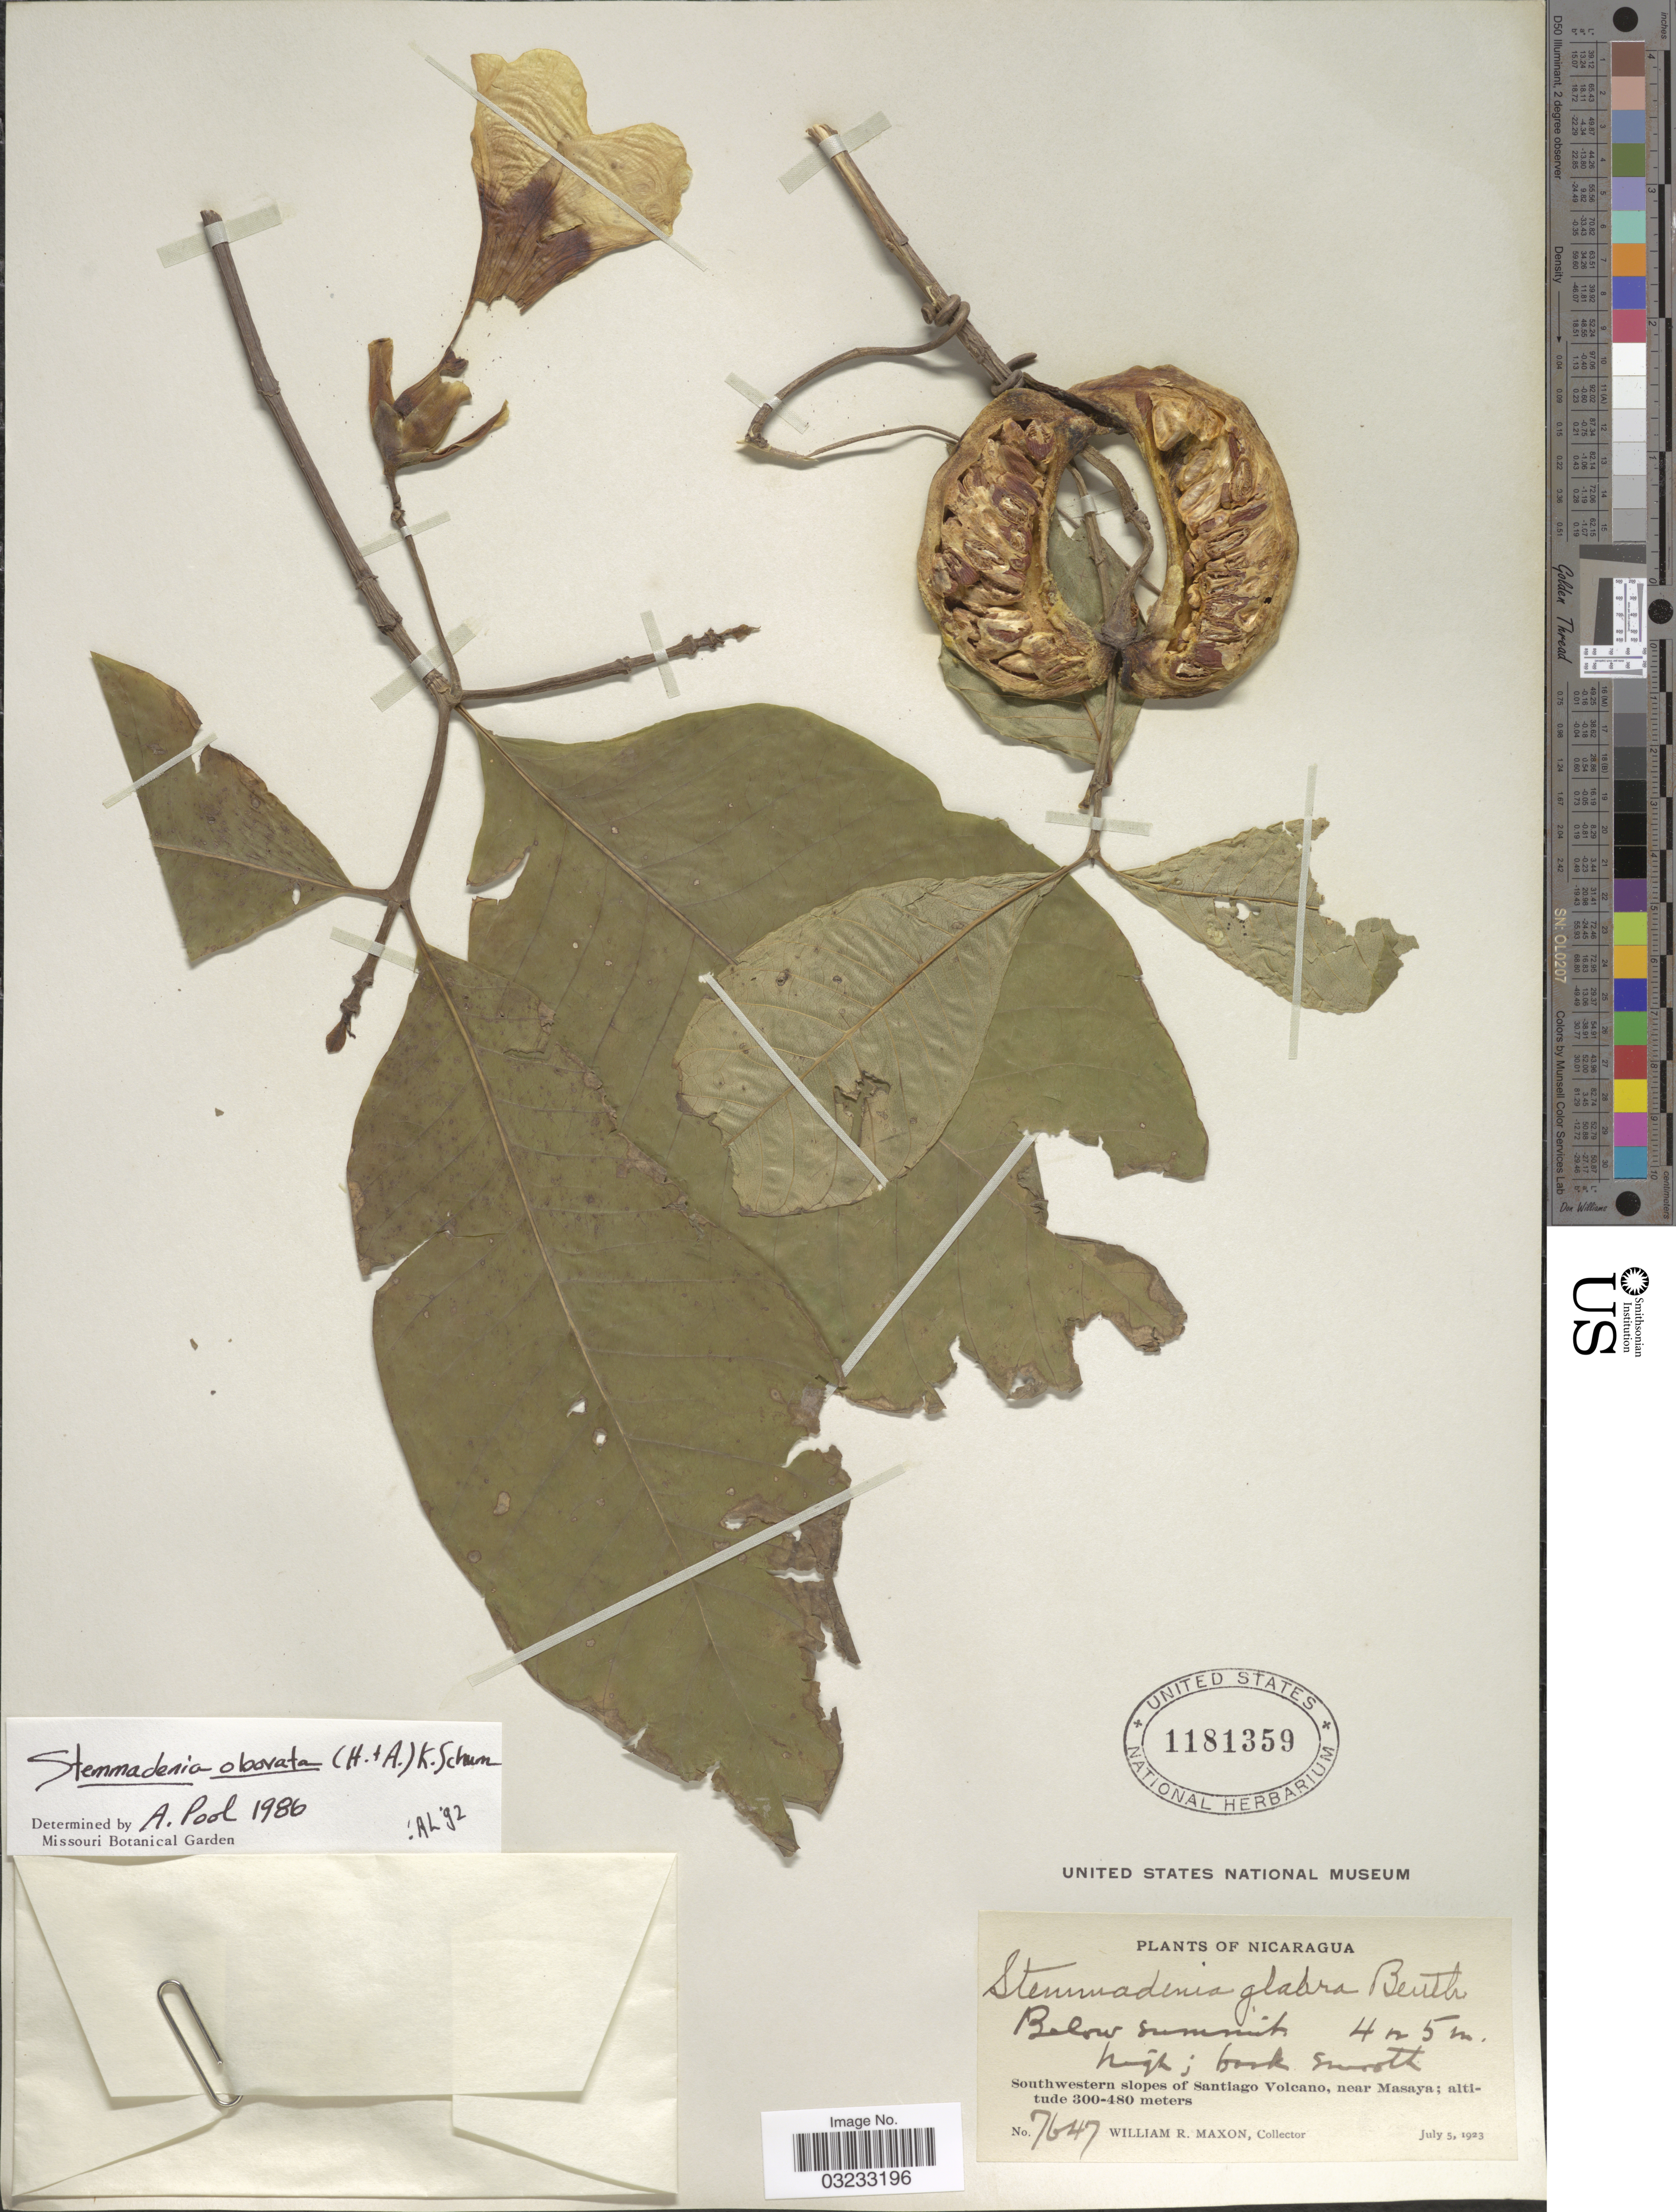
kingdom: Plantae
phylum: Tracheophyta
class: Magnoliopsida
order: Gentianales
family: Apocynaceae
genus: Stemmadenia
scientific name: Stemmadenia obovata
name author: (Hook. & Arn.) K. Schum.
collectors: W. R. Maxon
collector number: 7647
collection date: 1923-07-05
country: Nicaragua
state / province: Masaya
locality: Below summit. Southwestern slopes of Santiago Volcano, near Masaya.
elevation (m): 300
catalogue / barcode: US 1181359